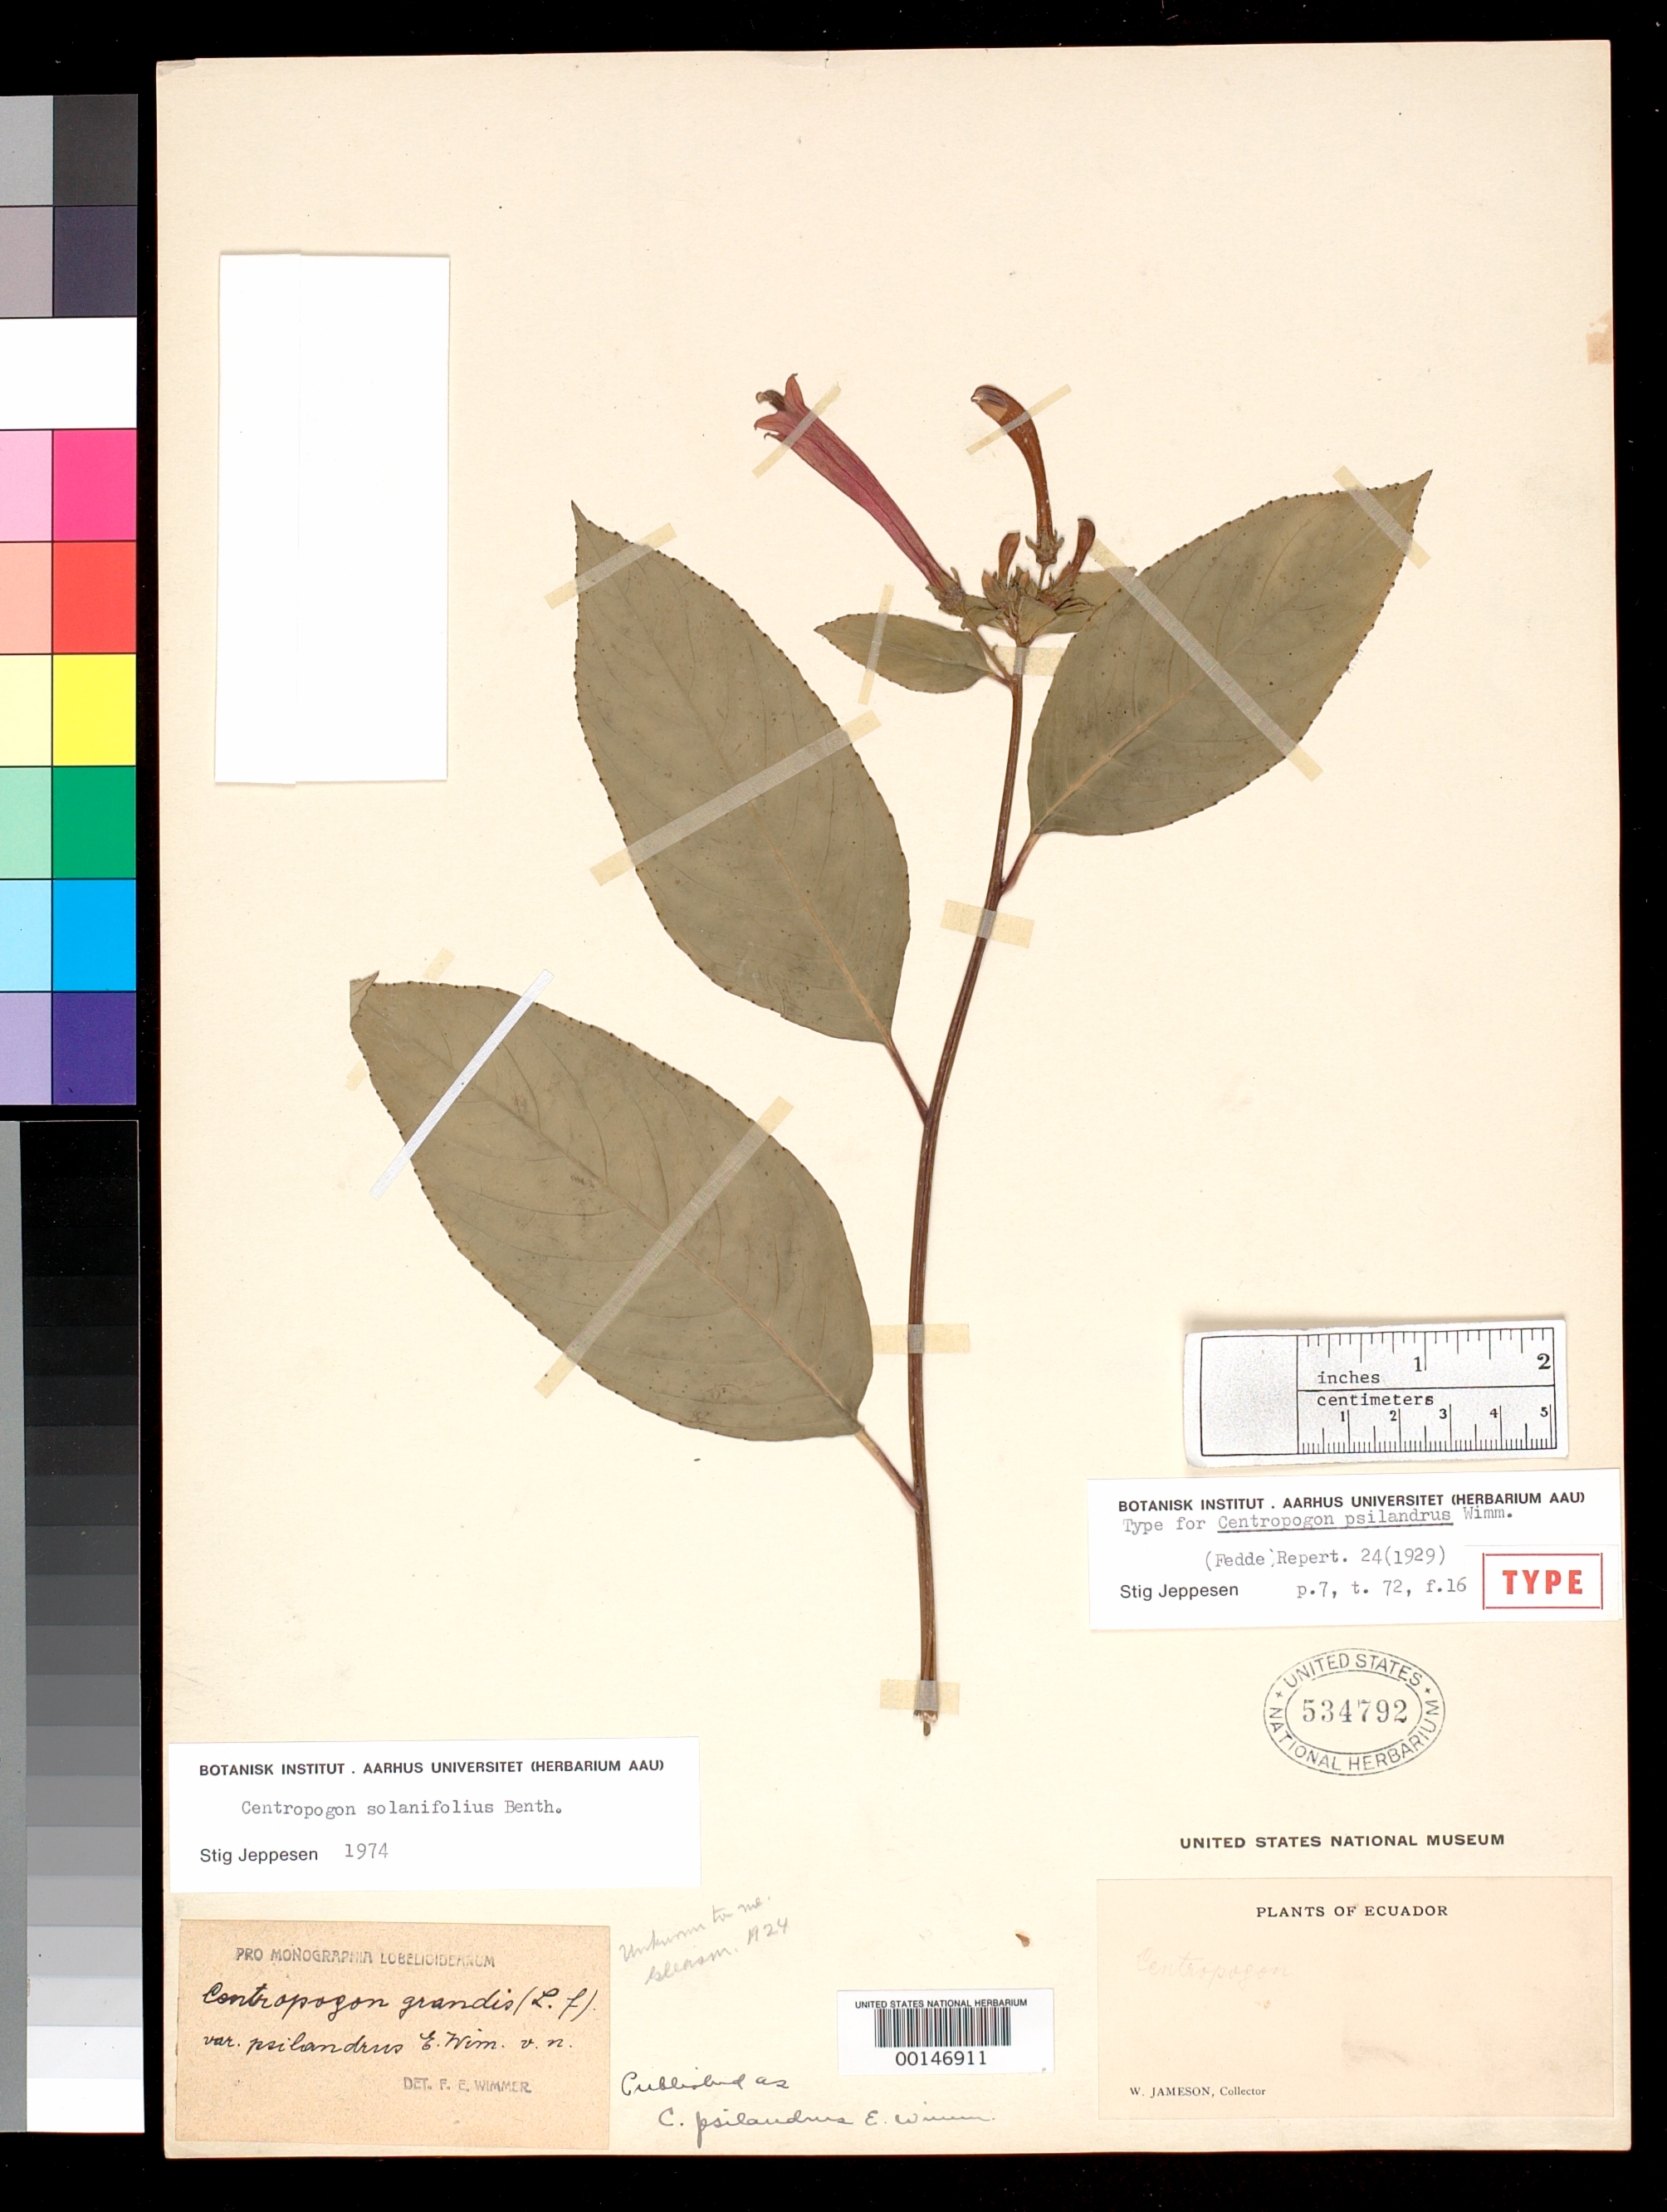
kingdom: Plantae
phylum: Tracheophyta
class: Magnoliopsida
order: Asterales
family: Campanulaceae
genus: Centropogon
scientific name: Centropogon psilandrus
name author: E. Wimm.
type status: Syntype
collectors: W. Jameson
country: Ecuador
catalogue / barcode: US 534792